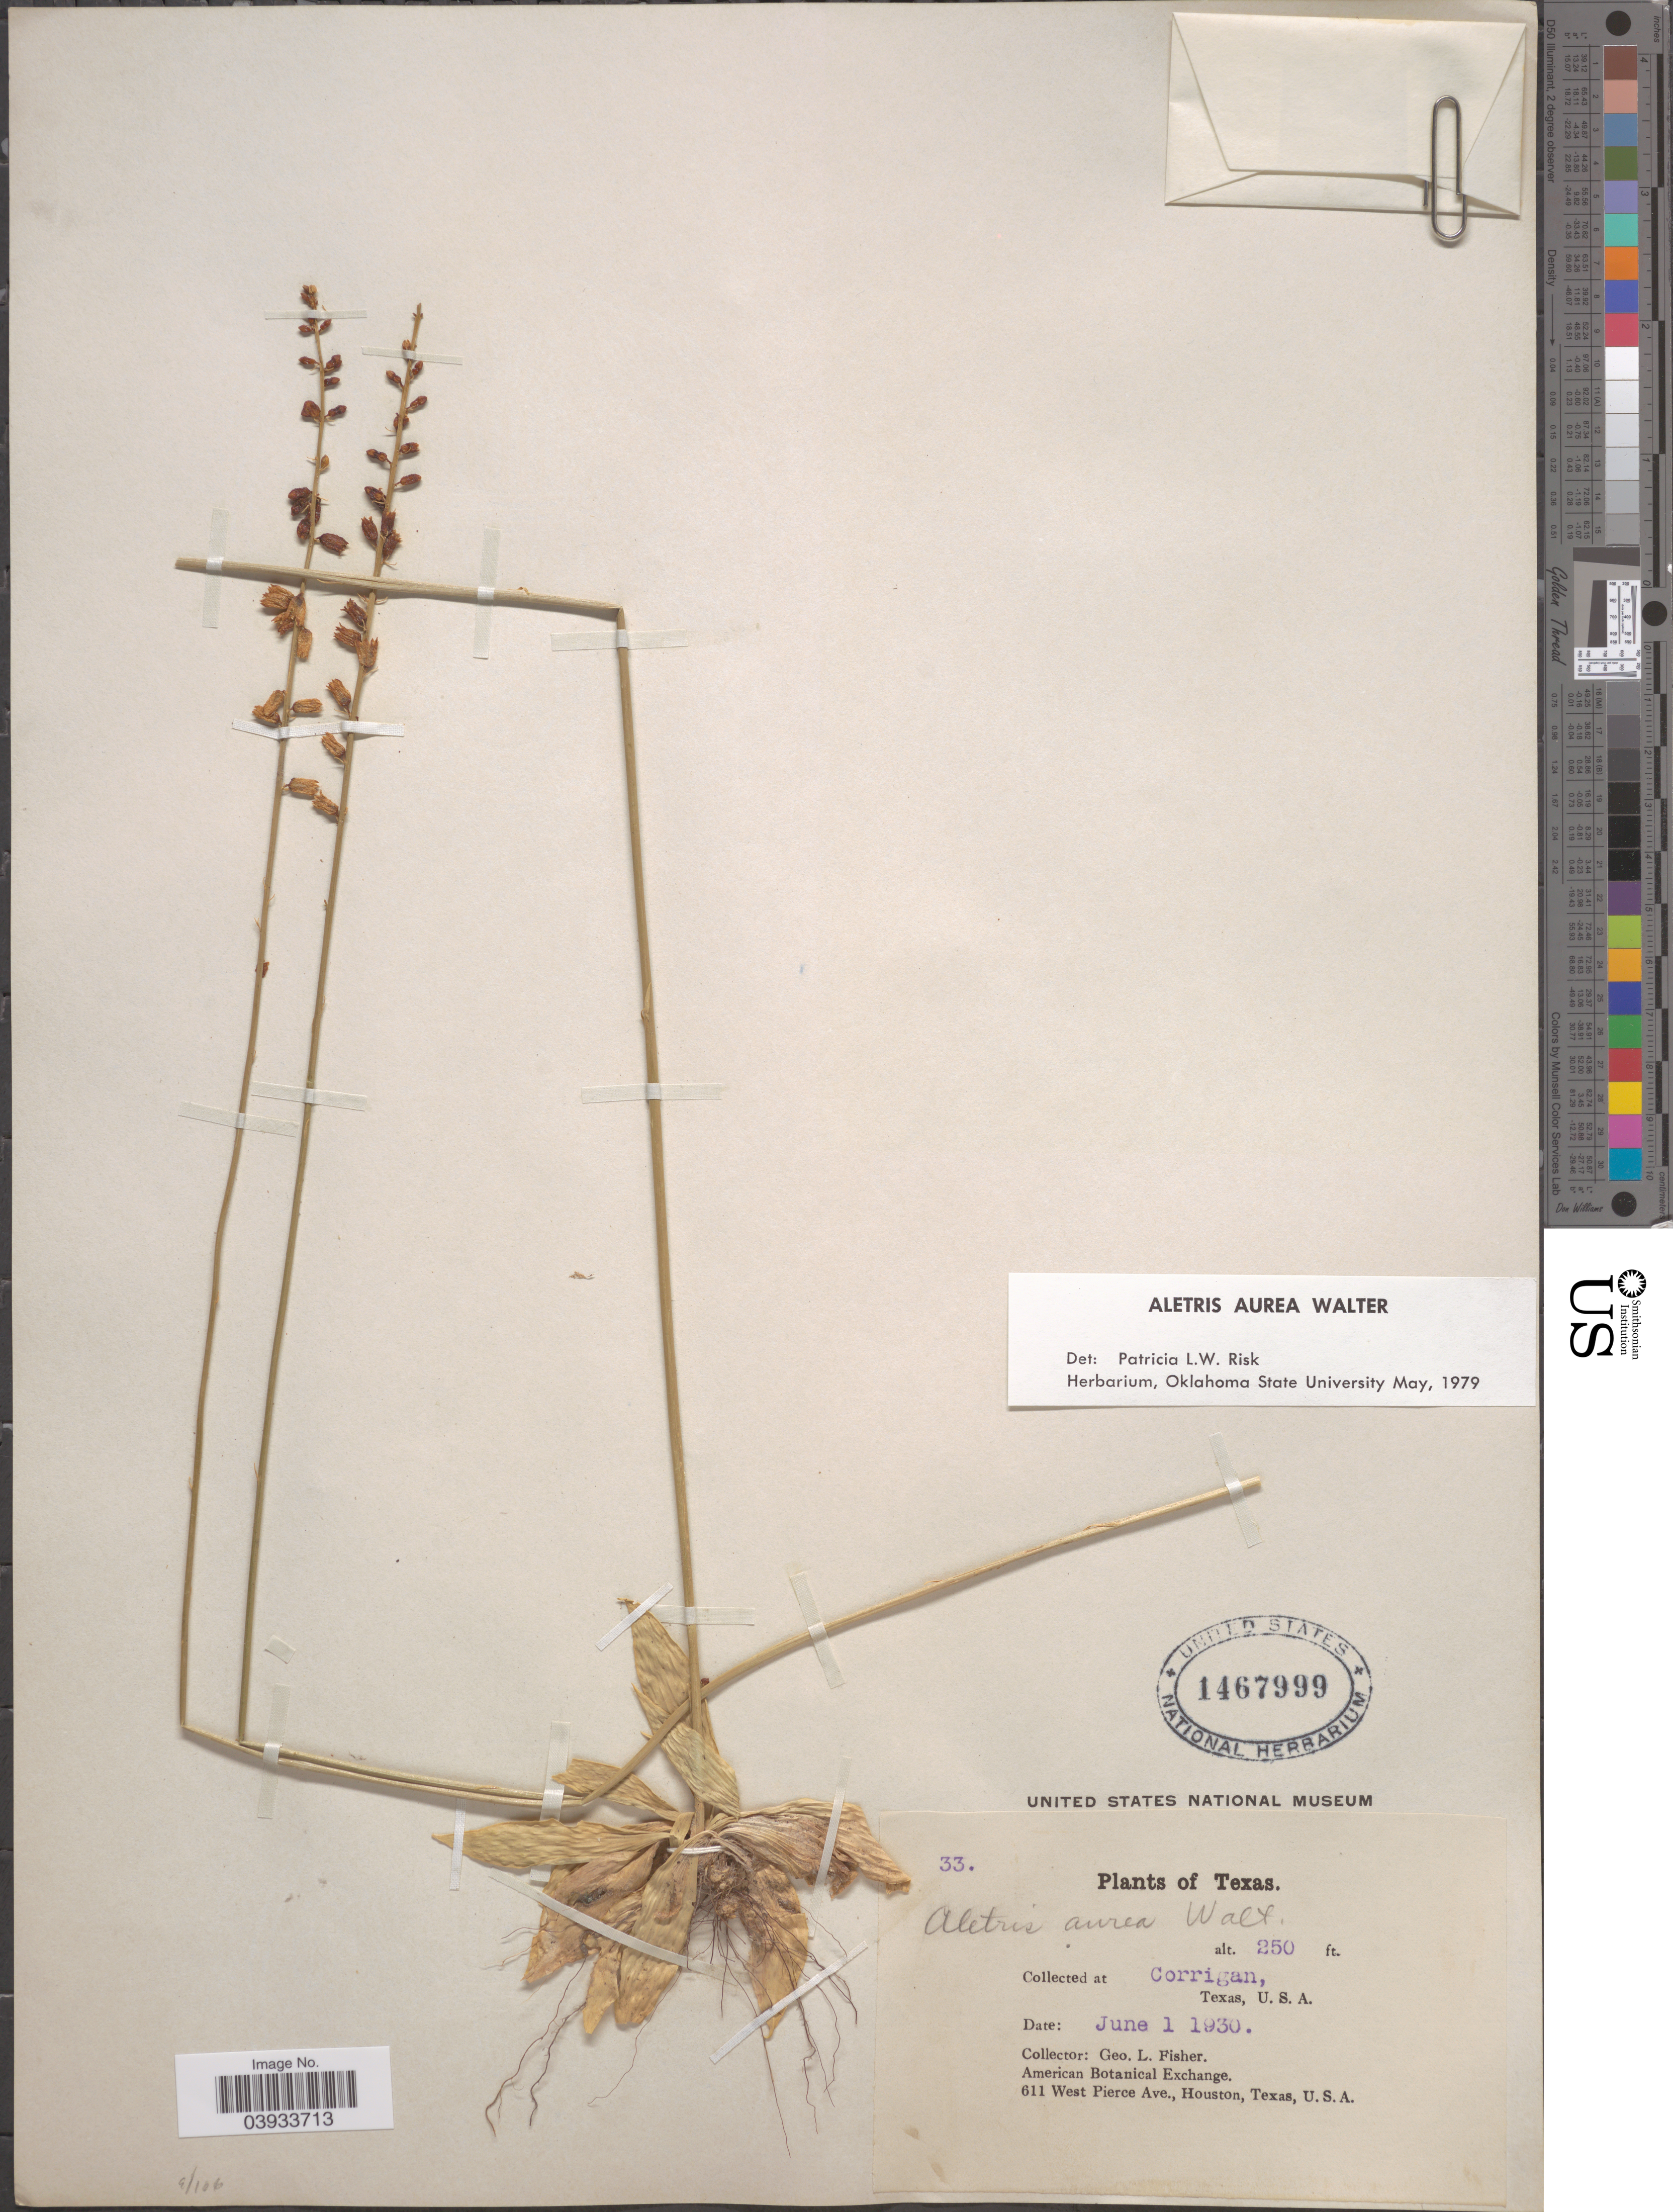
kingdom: Plantae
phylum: Tracheophyta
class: Liliopsida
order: Dioscoreales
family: Nartheciaceae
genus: Aletris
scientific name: Aletris aurea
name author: Walter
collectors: G. L. Fisher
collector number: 33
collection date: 1930-06-01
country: United States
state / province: Texas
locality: Corrigan.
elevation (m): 76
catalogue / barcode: US 1467999